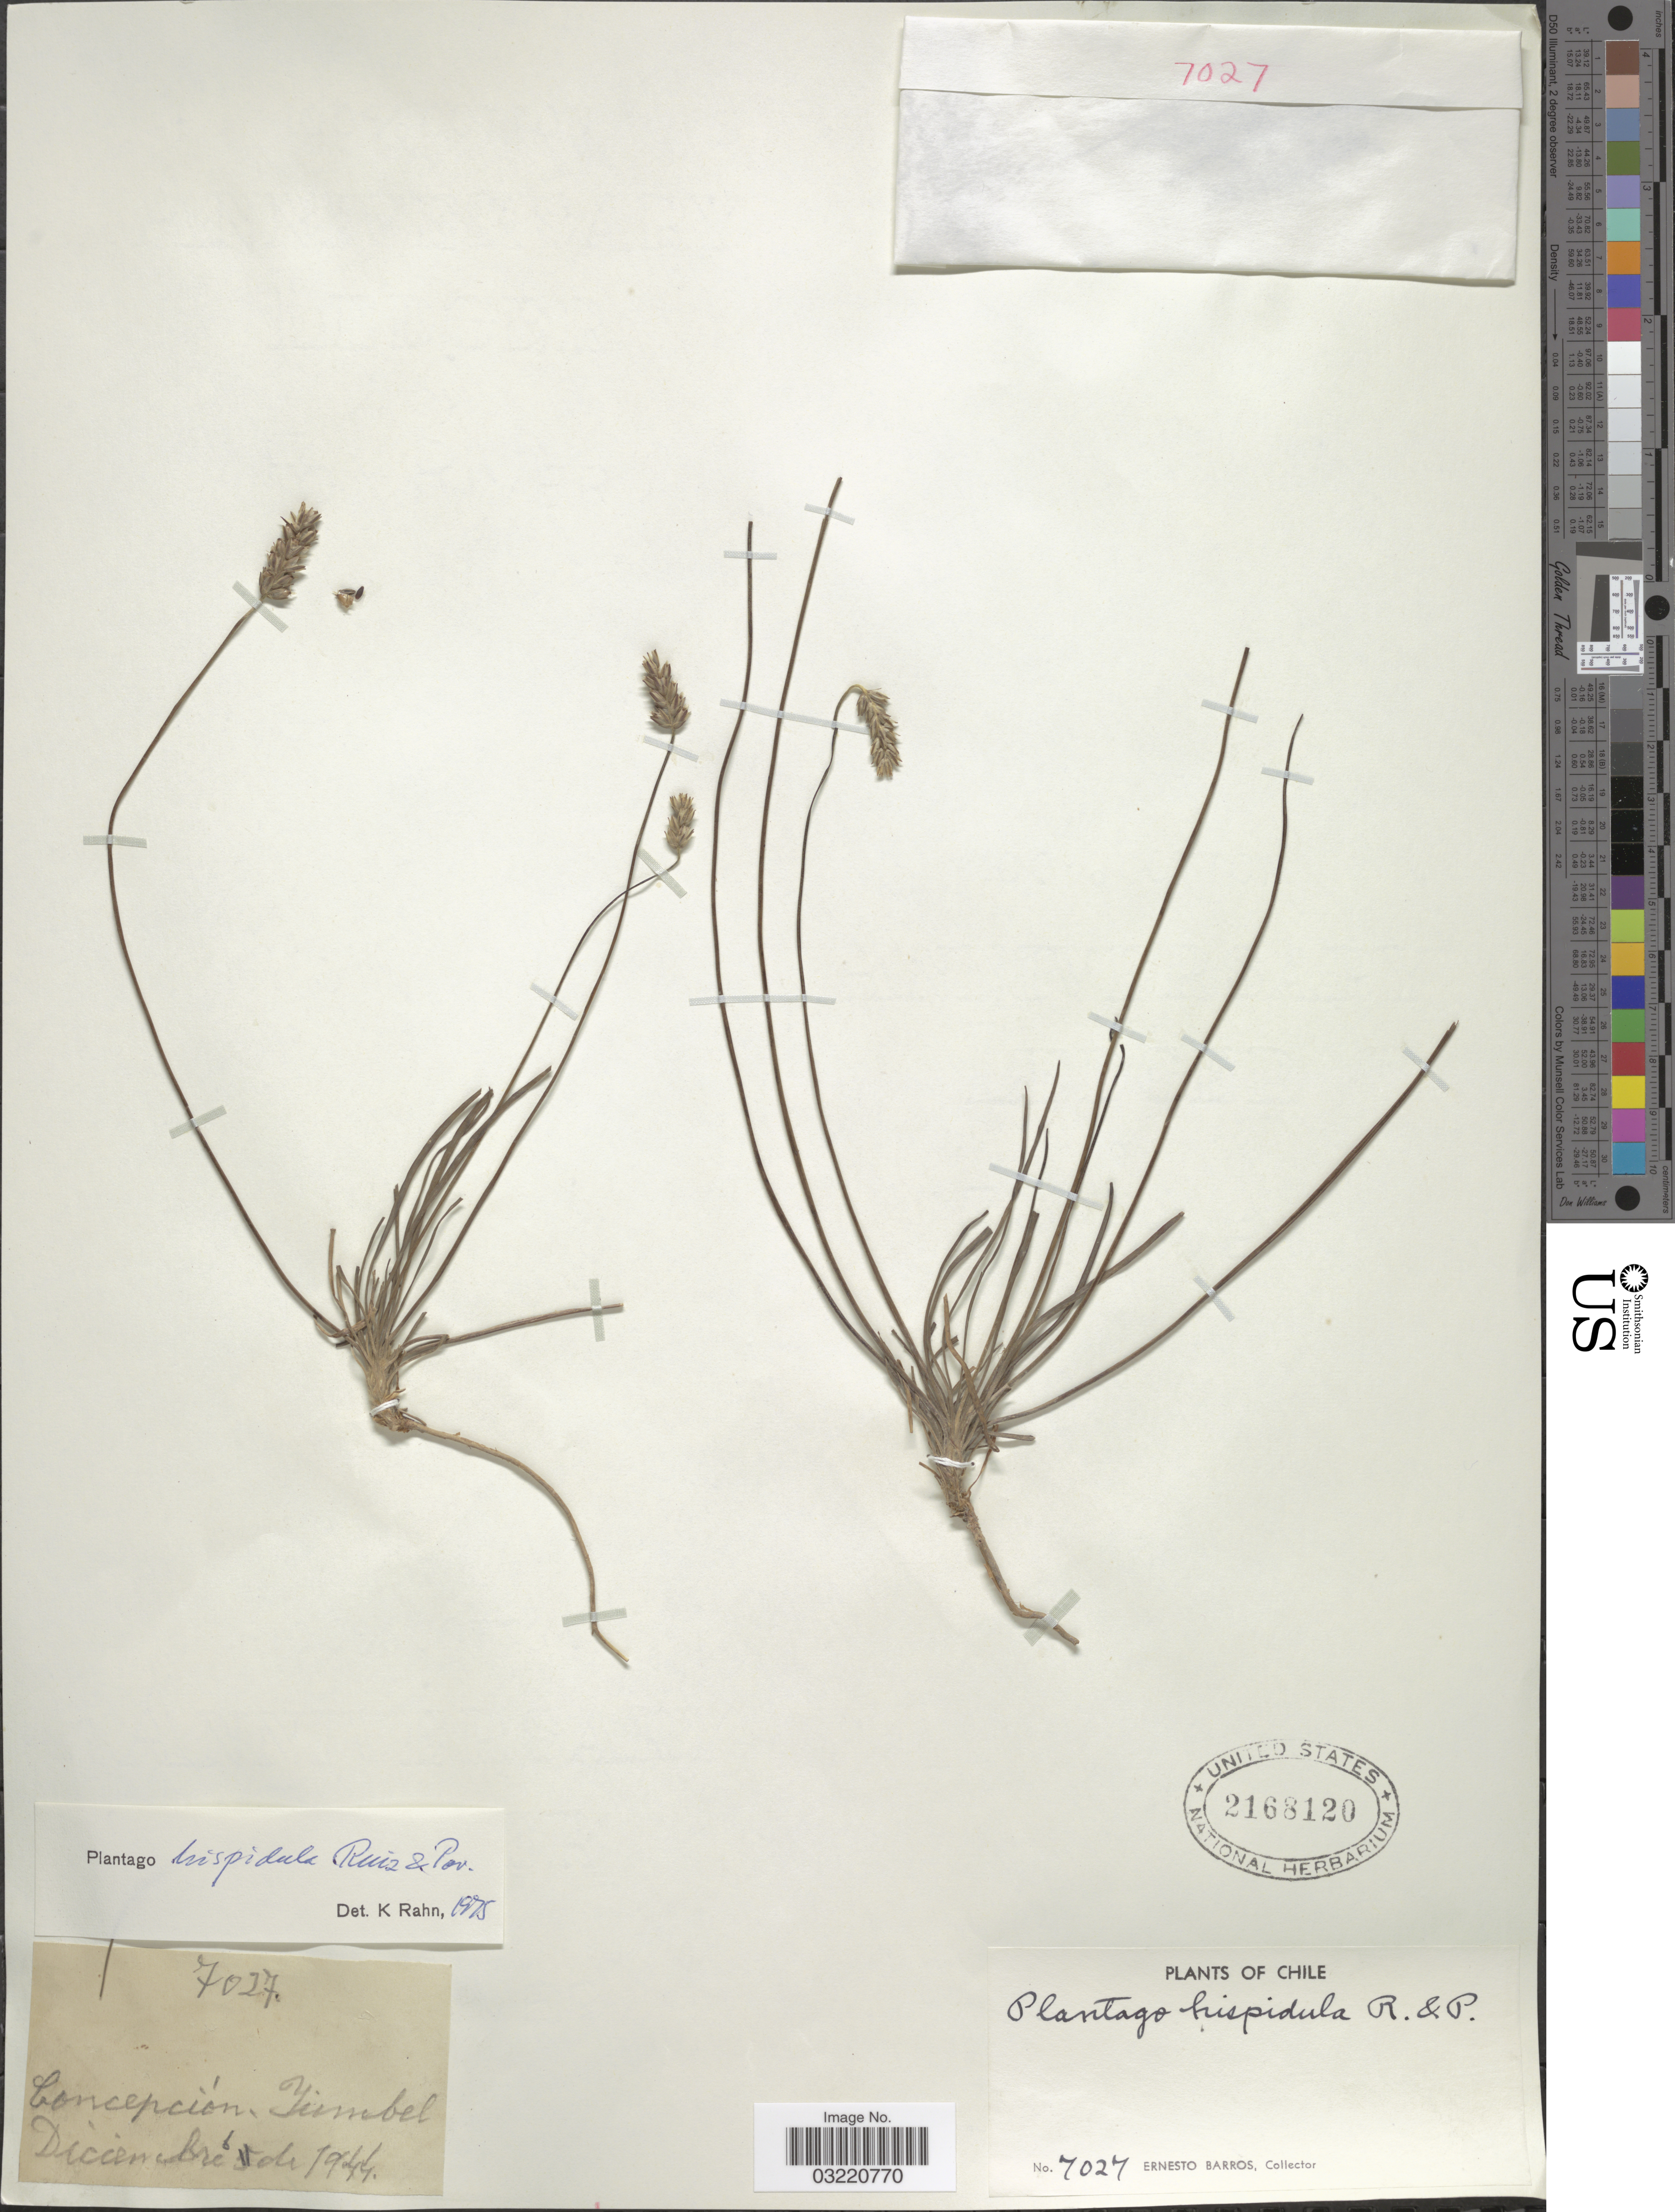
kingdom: Plantae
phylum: Tracheophyta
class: Magnoliopsida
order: Lamiales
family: Plantaginaceae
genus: Plantago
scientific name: Plantago hispidula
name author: Ruiz & Pav.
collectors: E. Barros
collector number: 7027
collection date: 1944-12-06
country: Chile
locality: Concepción. Yumbel.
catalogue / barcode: US 2168120